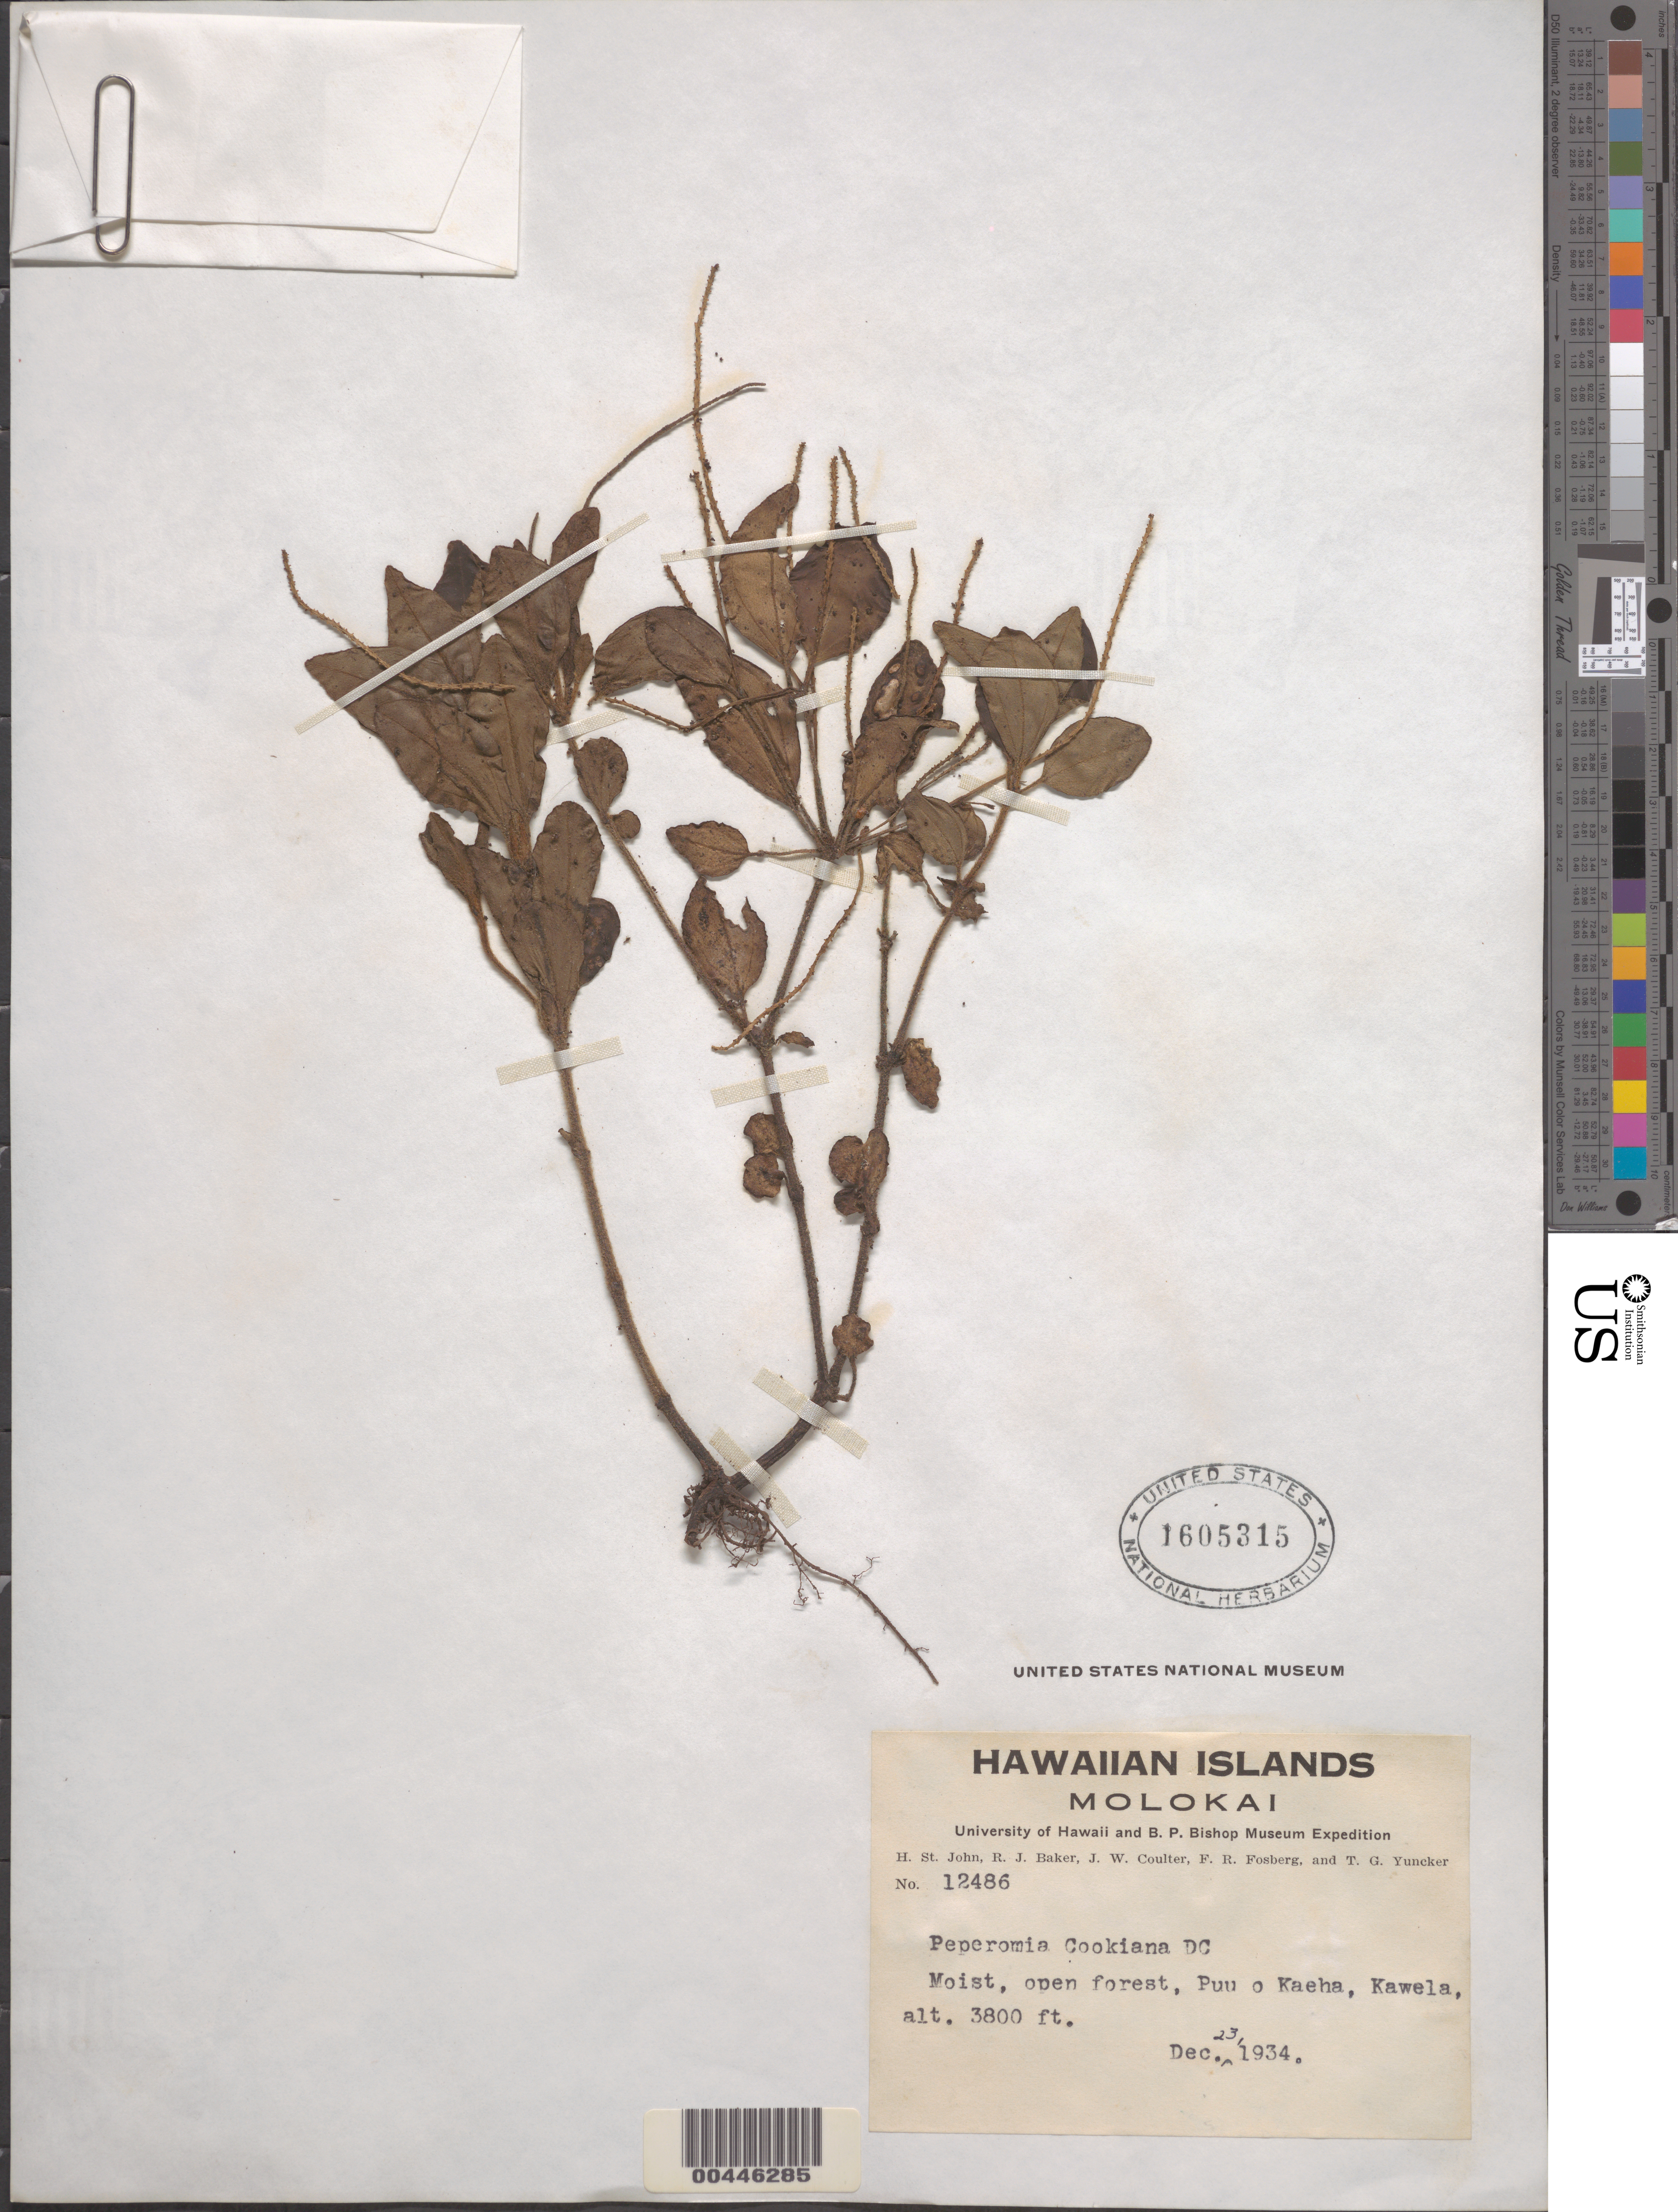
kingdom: Plantae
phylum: Tracheophyta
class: Magnoliopsida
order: Piperales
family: Piperaceae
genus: Peperomia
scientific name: Peperomia cookiana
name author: C. DC.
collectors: H. St. John, R. J. Baker, J. W. Coulter & F. R. Fosberg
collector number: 12486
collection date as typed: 23 Dec 1934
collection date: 1934-12-23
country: United States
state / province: Hawaii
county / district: Maui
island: Moloka'i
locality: Puu o Kaeha, Kawela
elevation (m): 1158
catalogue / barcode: US 1605315